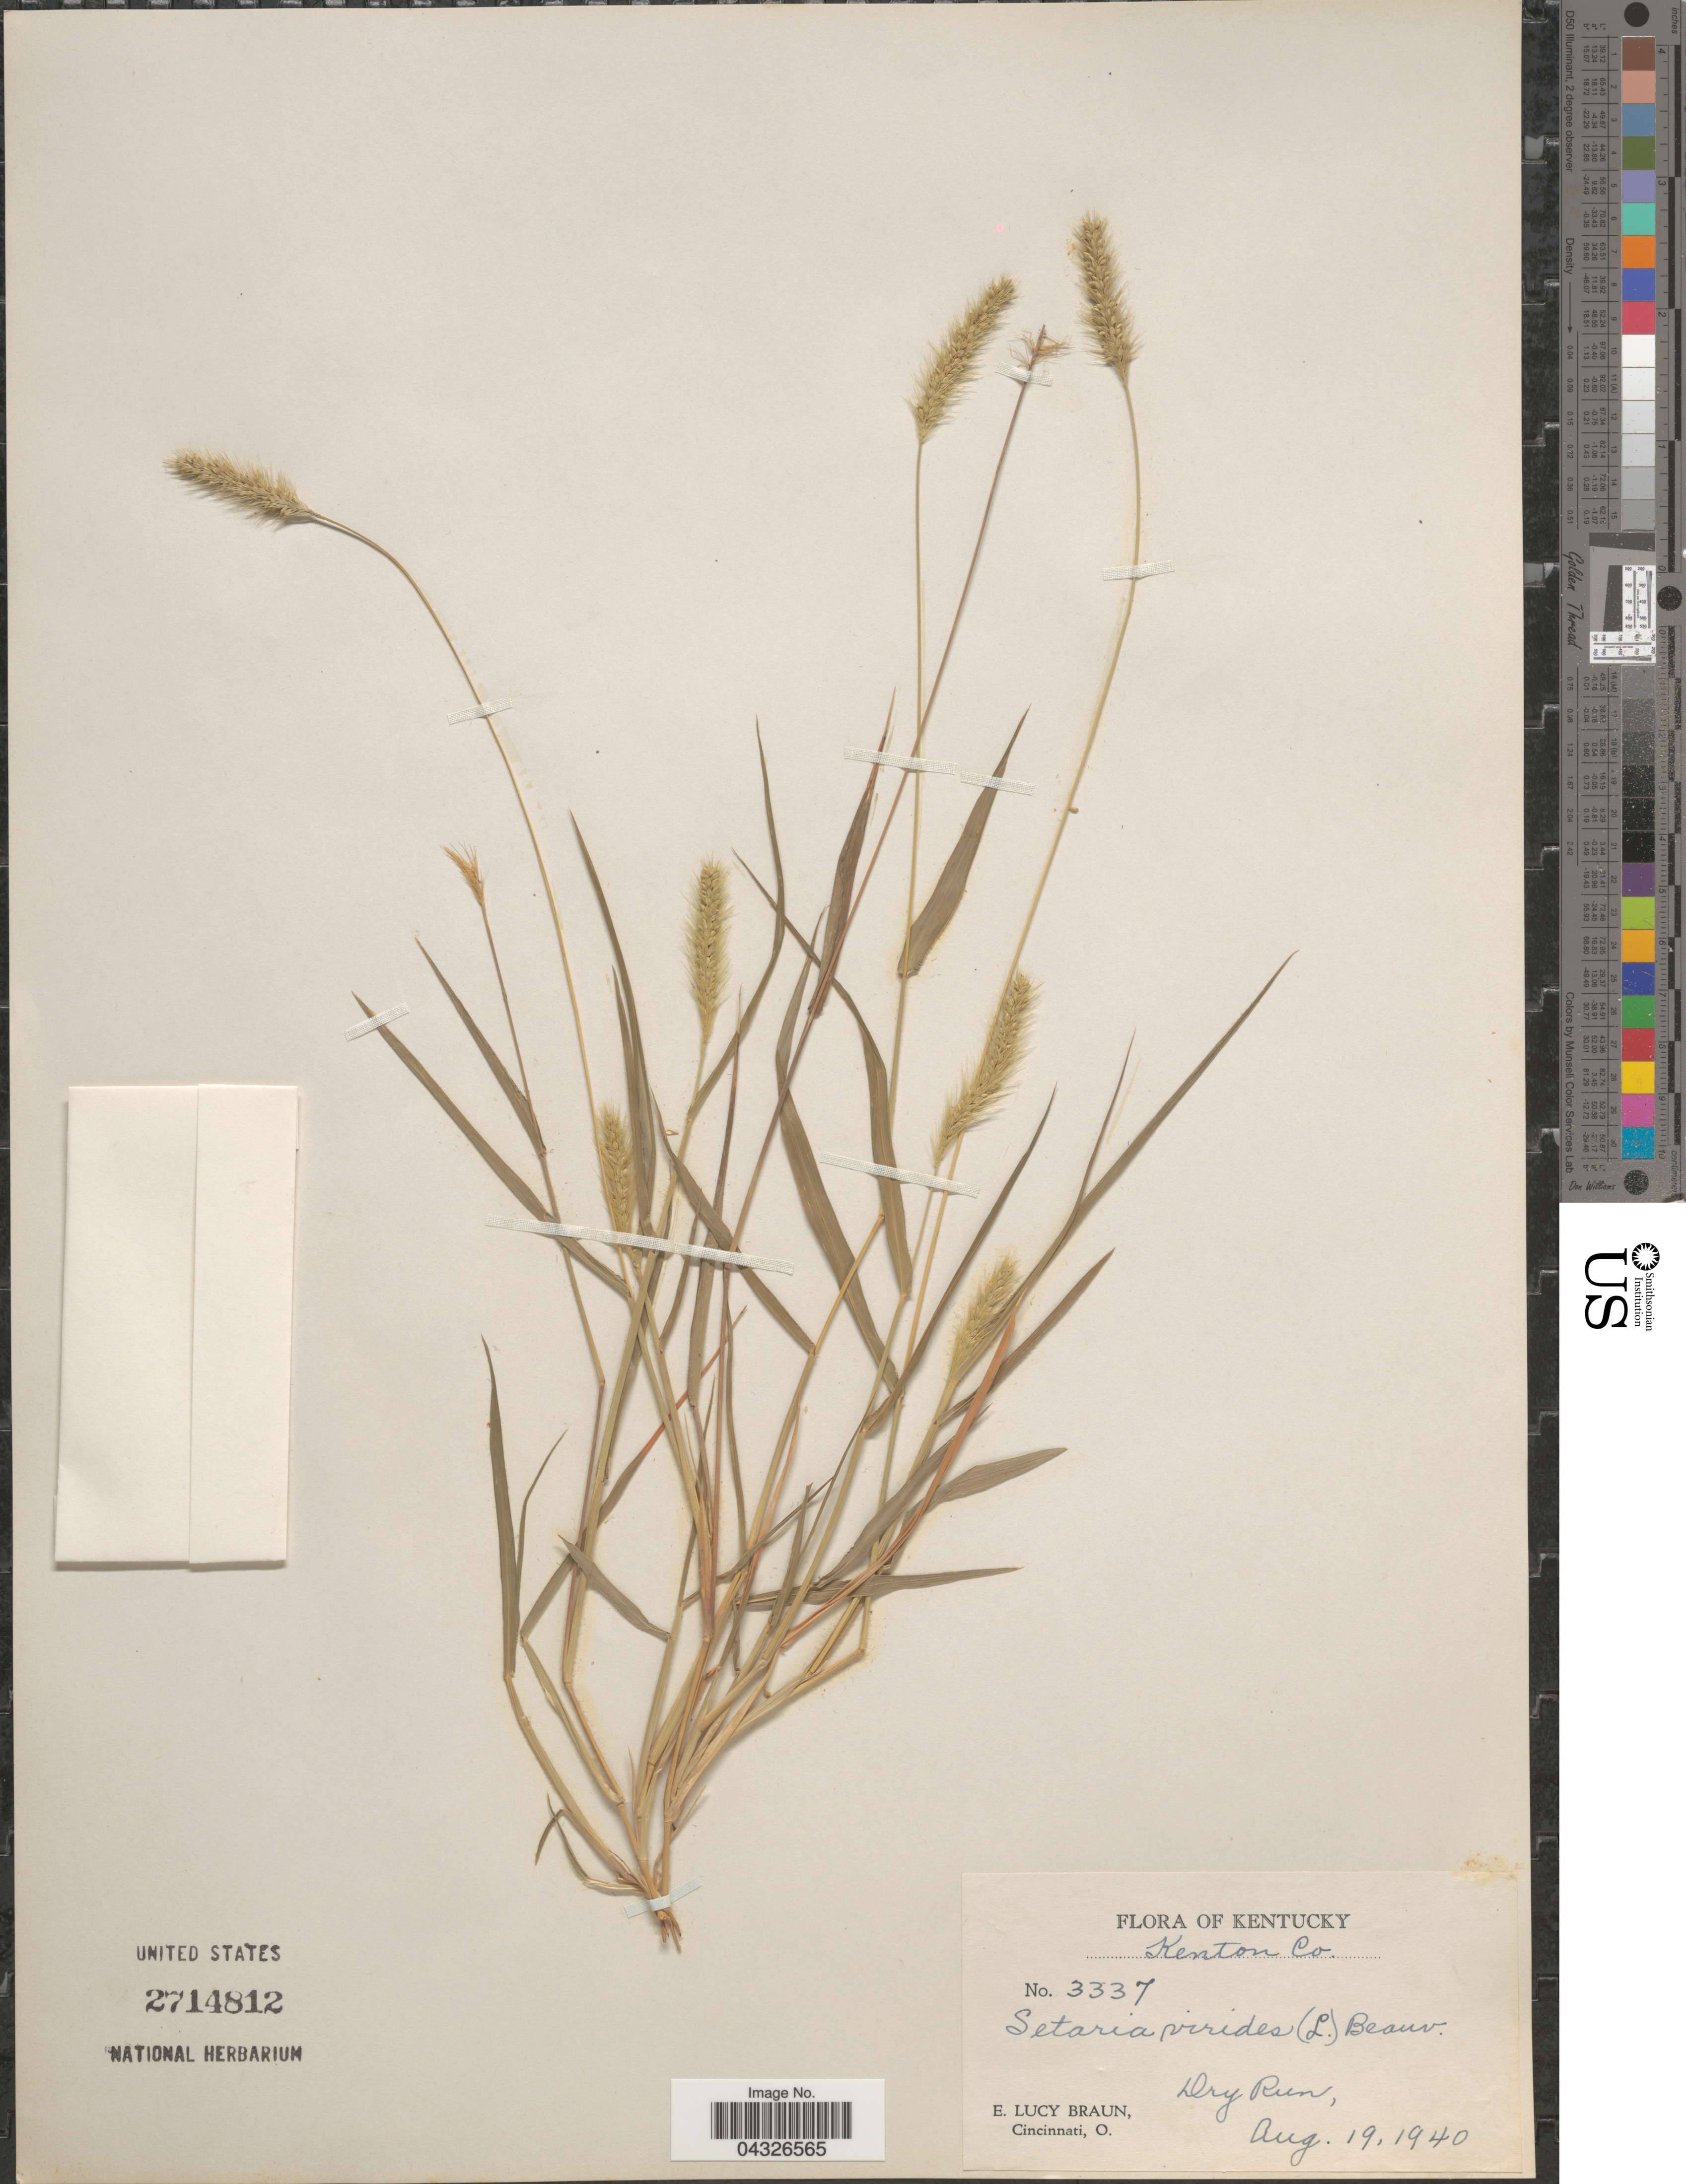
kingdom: Plantae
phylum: Tracheophyta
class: Liliopsida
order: Poales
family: Poaceae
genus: Setaria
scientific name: Setaria viridis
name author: (L.) P. Beauv.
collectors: E. L. Braun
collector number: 3337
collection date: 1940-08-19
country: United States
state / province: Kentucky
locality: Kenton Co. Dry Run.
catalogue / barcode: US 2714812